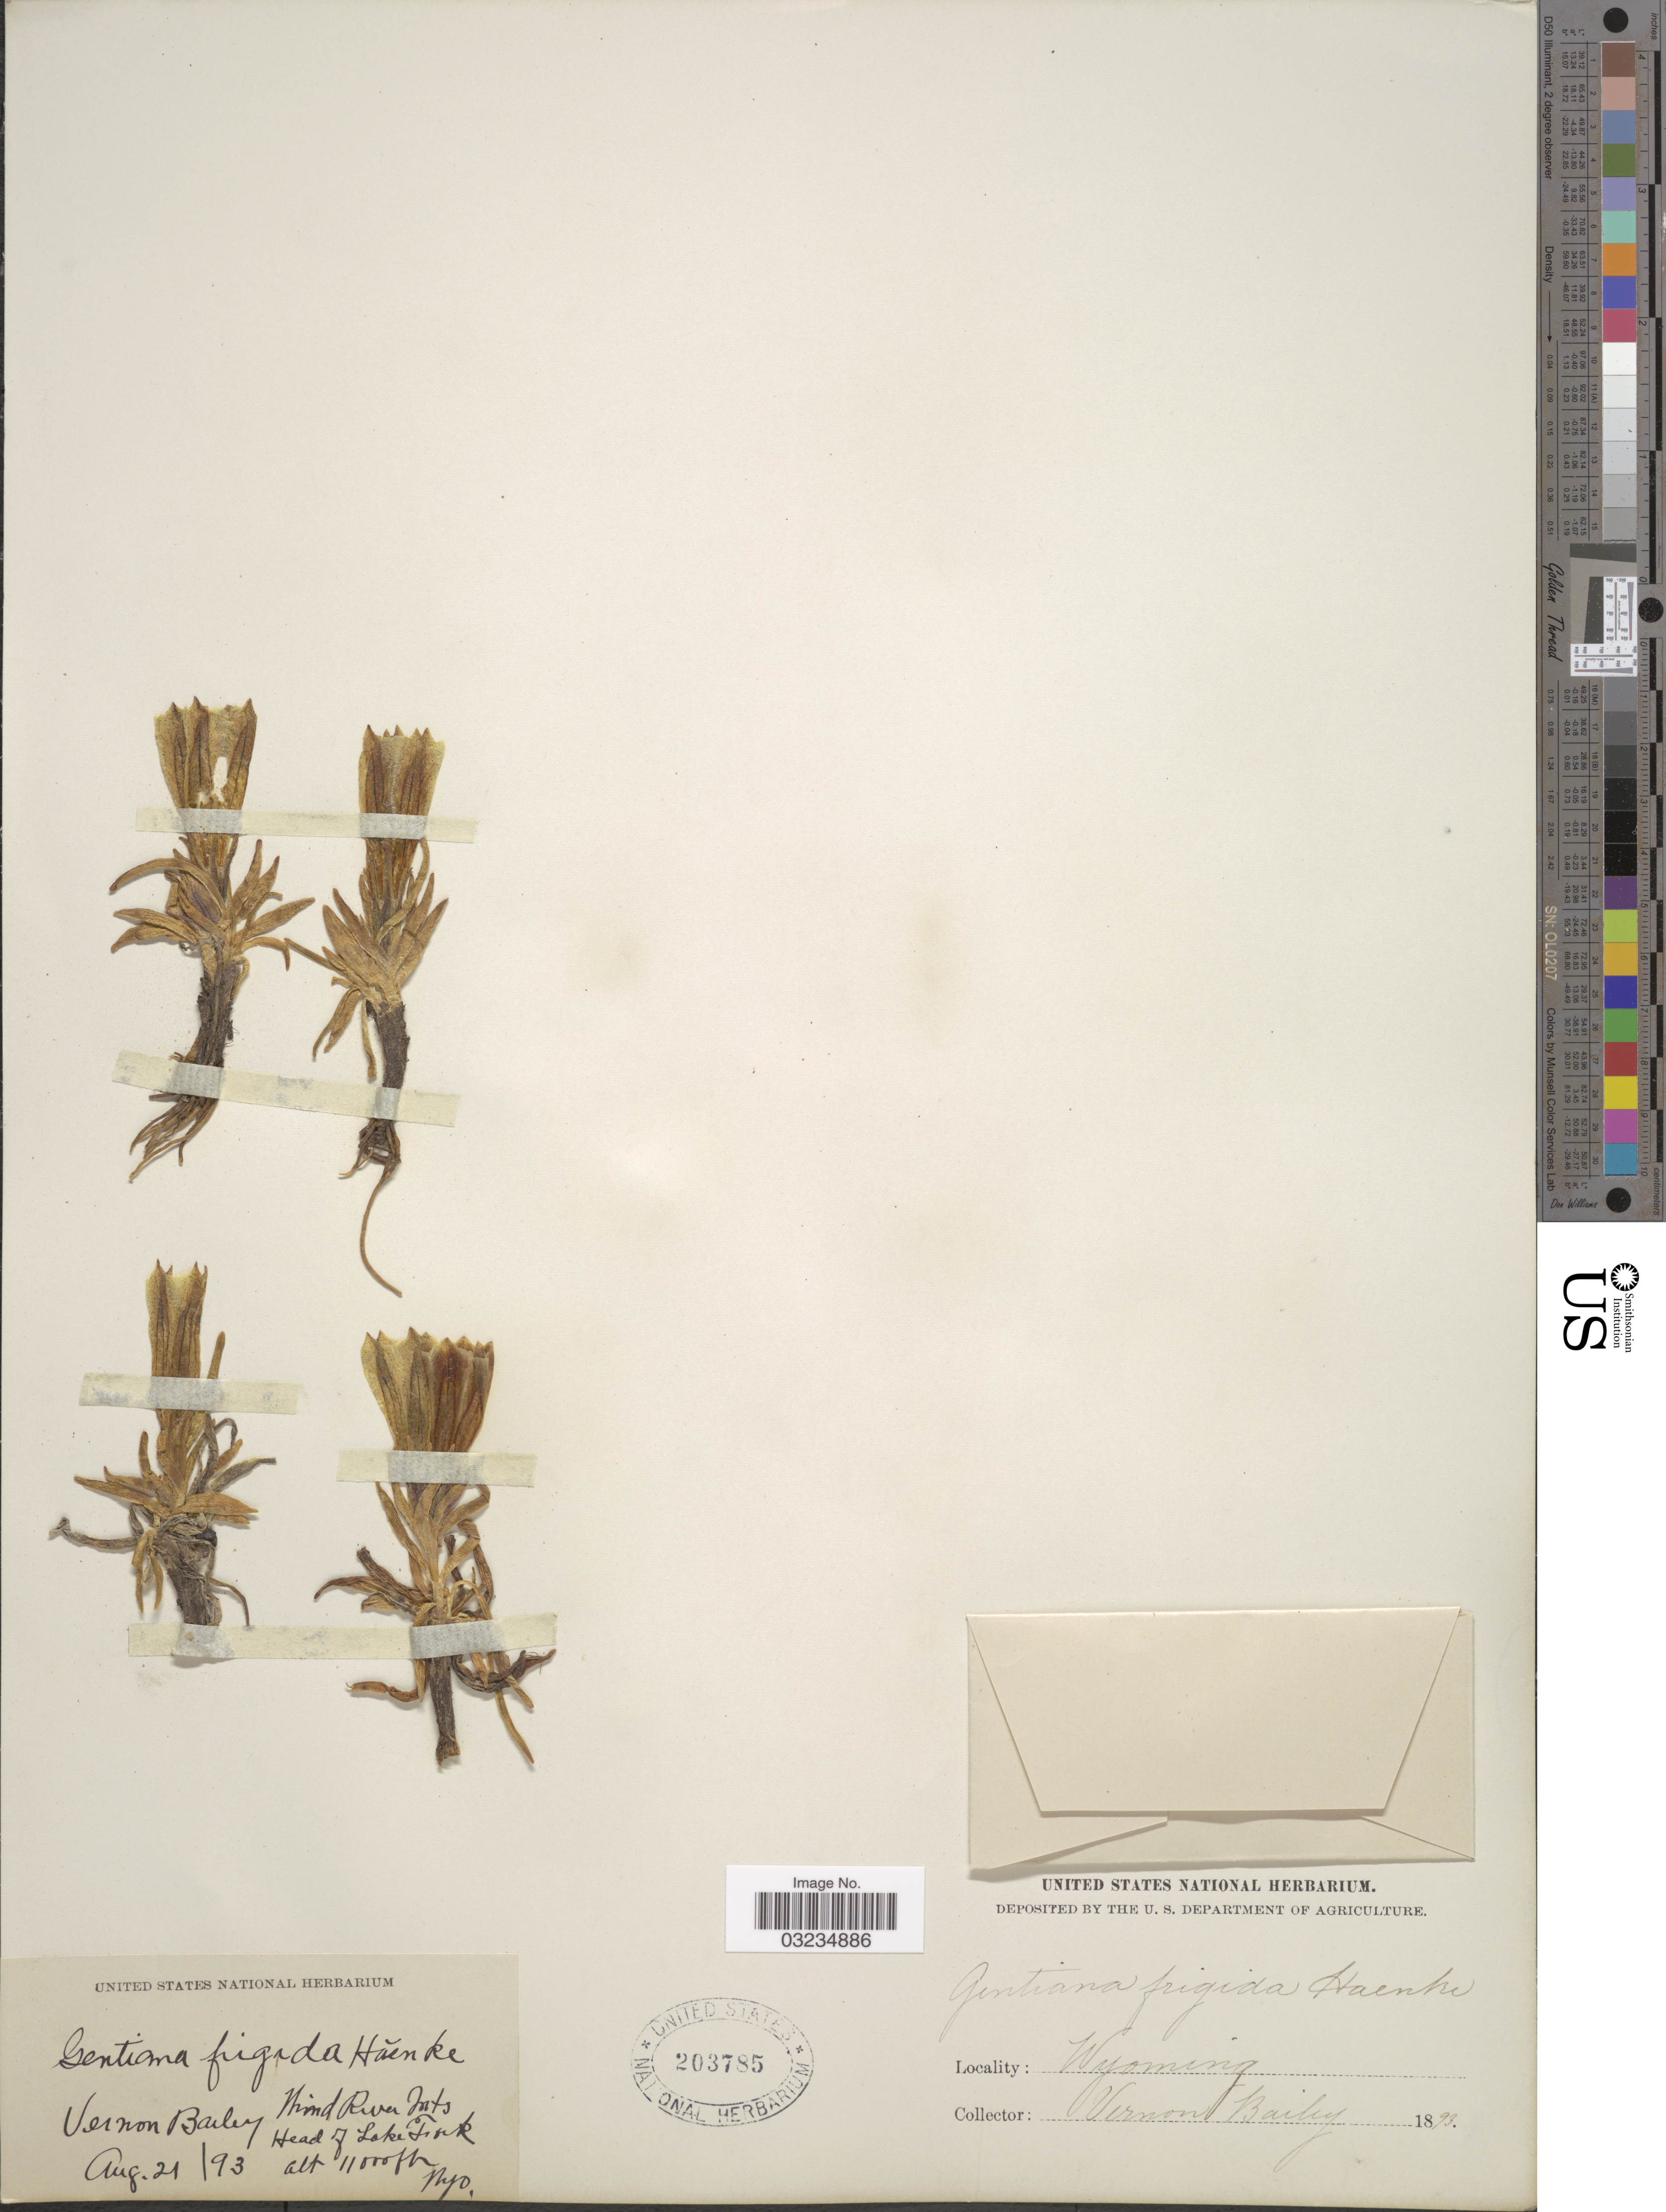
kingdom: Plantae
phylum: Tracheophyta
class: Magnoliopsida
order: Gentianales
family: Gentianaceae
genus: Gentiana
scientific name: Gentiana romanzovii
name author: Ledeb. ex Bunge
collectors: V. O. Bailey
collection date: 1893-08-21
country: United States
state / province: Wyoming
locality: Wind River Mts. Head of Lake Fork.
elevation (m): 3353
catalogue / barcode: US 203785